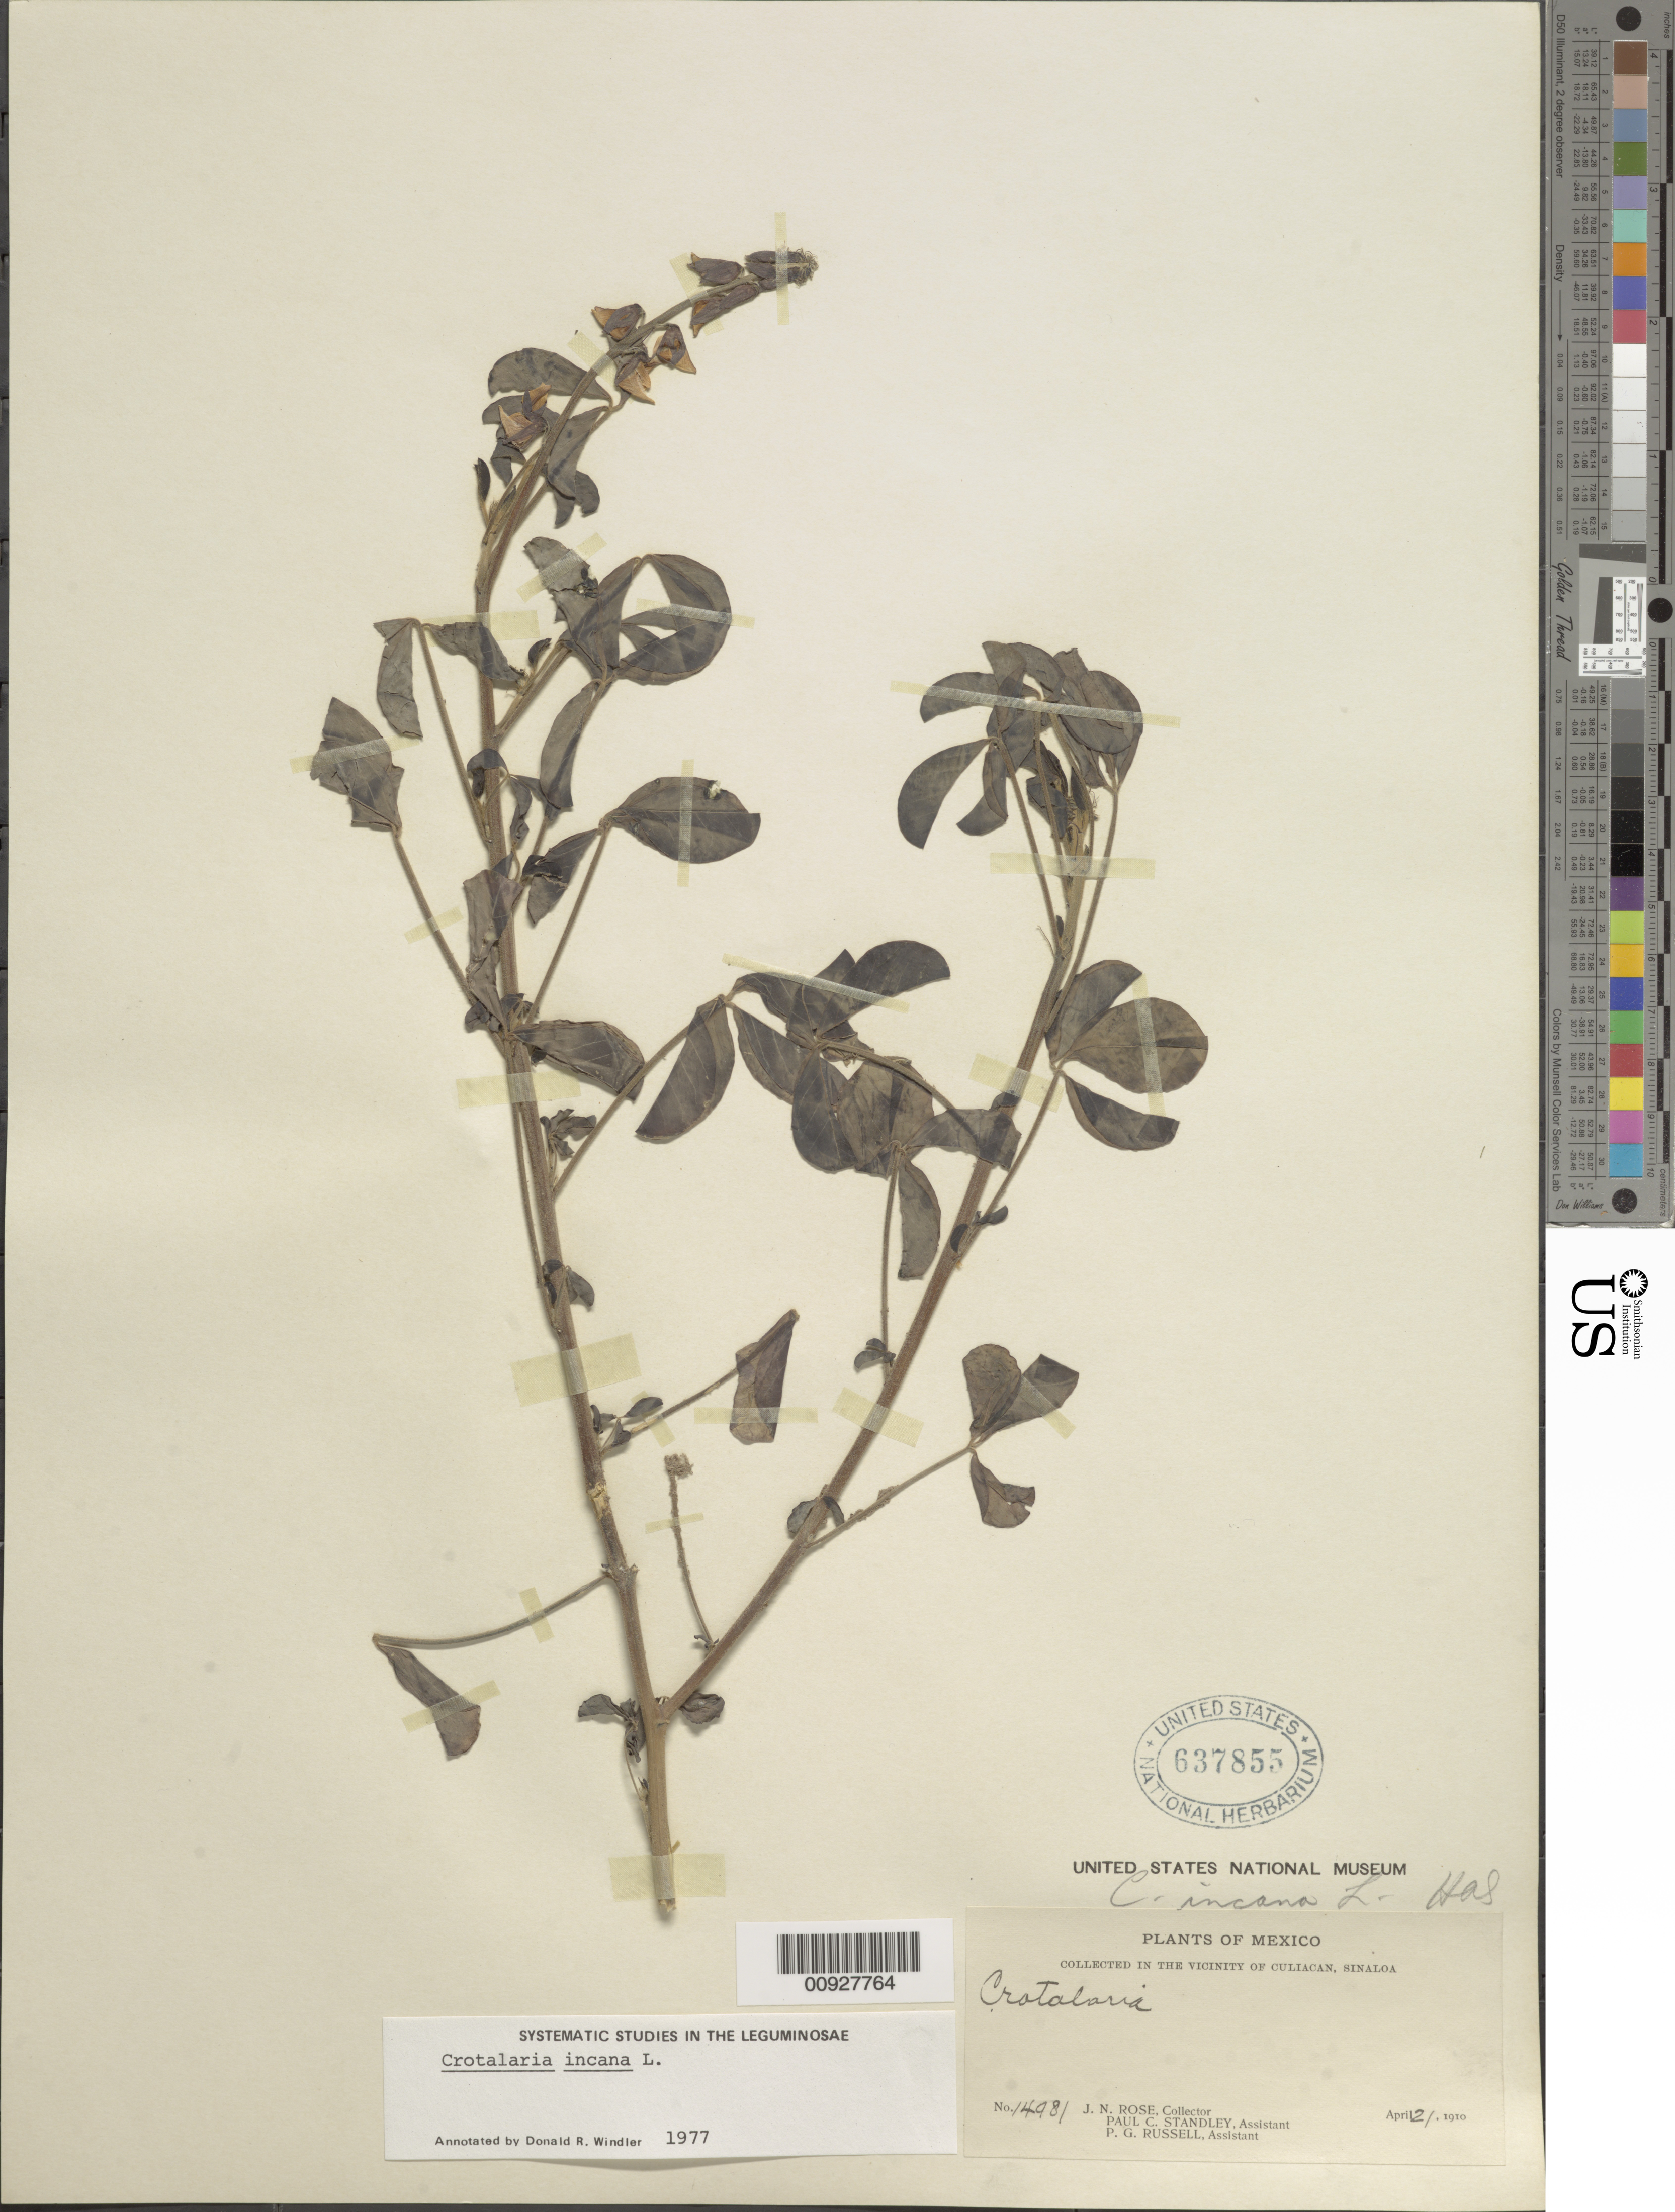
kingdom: Plantae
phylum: Tracheophyta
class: Magnoliopsida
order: Fabales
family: Fabaceae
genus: Crotalaria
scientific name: Crotalaria incana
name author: L.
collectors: J. N. Rose, P. C. Standley & P. G. Russell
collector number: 14981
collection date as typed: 21 Apr 1910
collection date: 1910-04-21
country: Mexico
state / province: Sinaloa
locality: In the vicinity of Culiacan, State of Sinaloa.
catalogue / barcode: US 637855